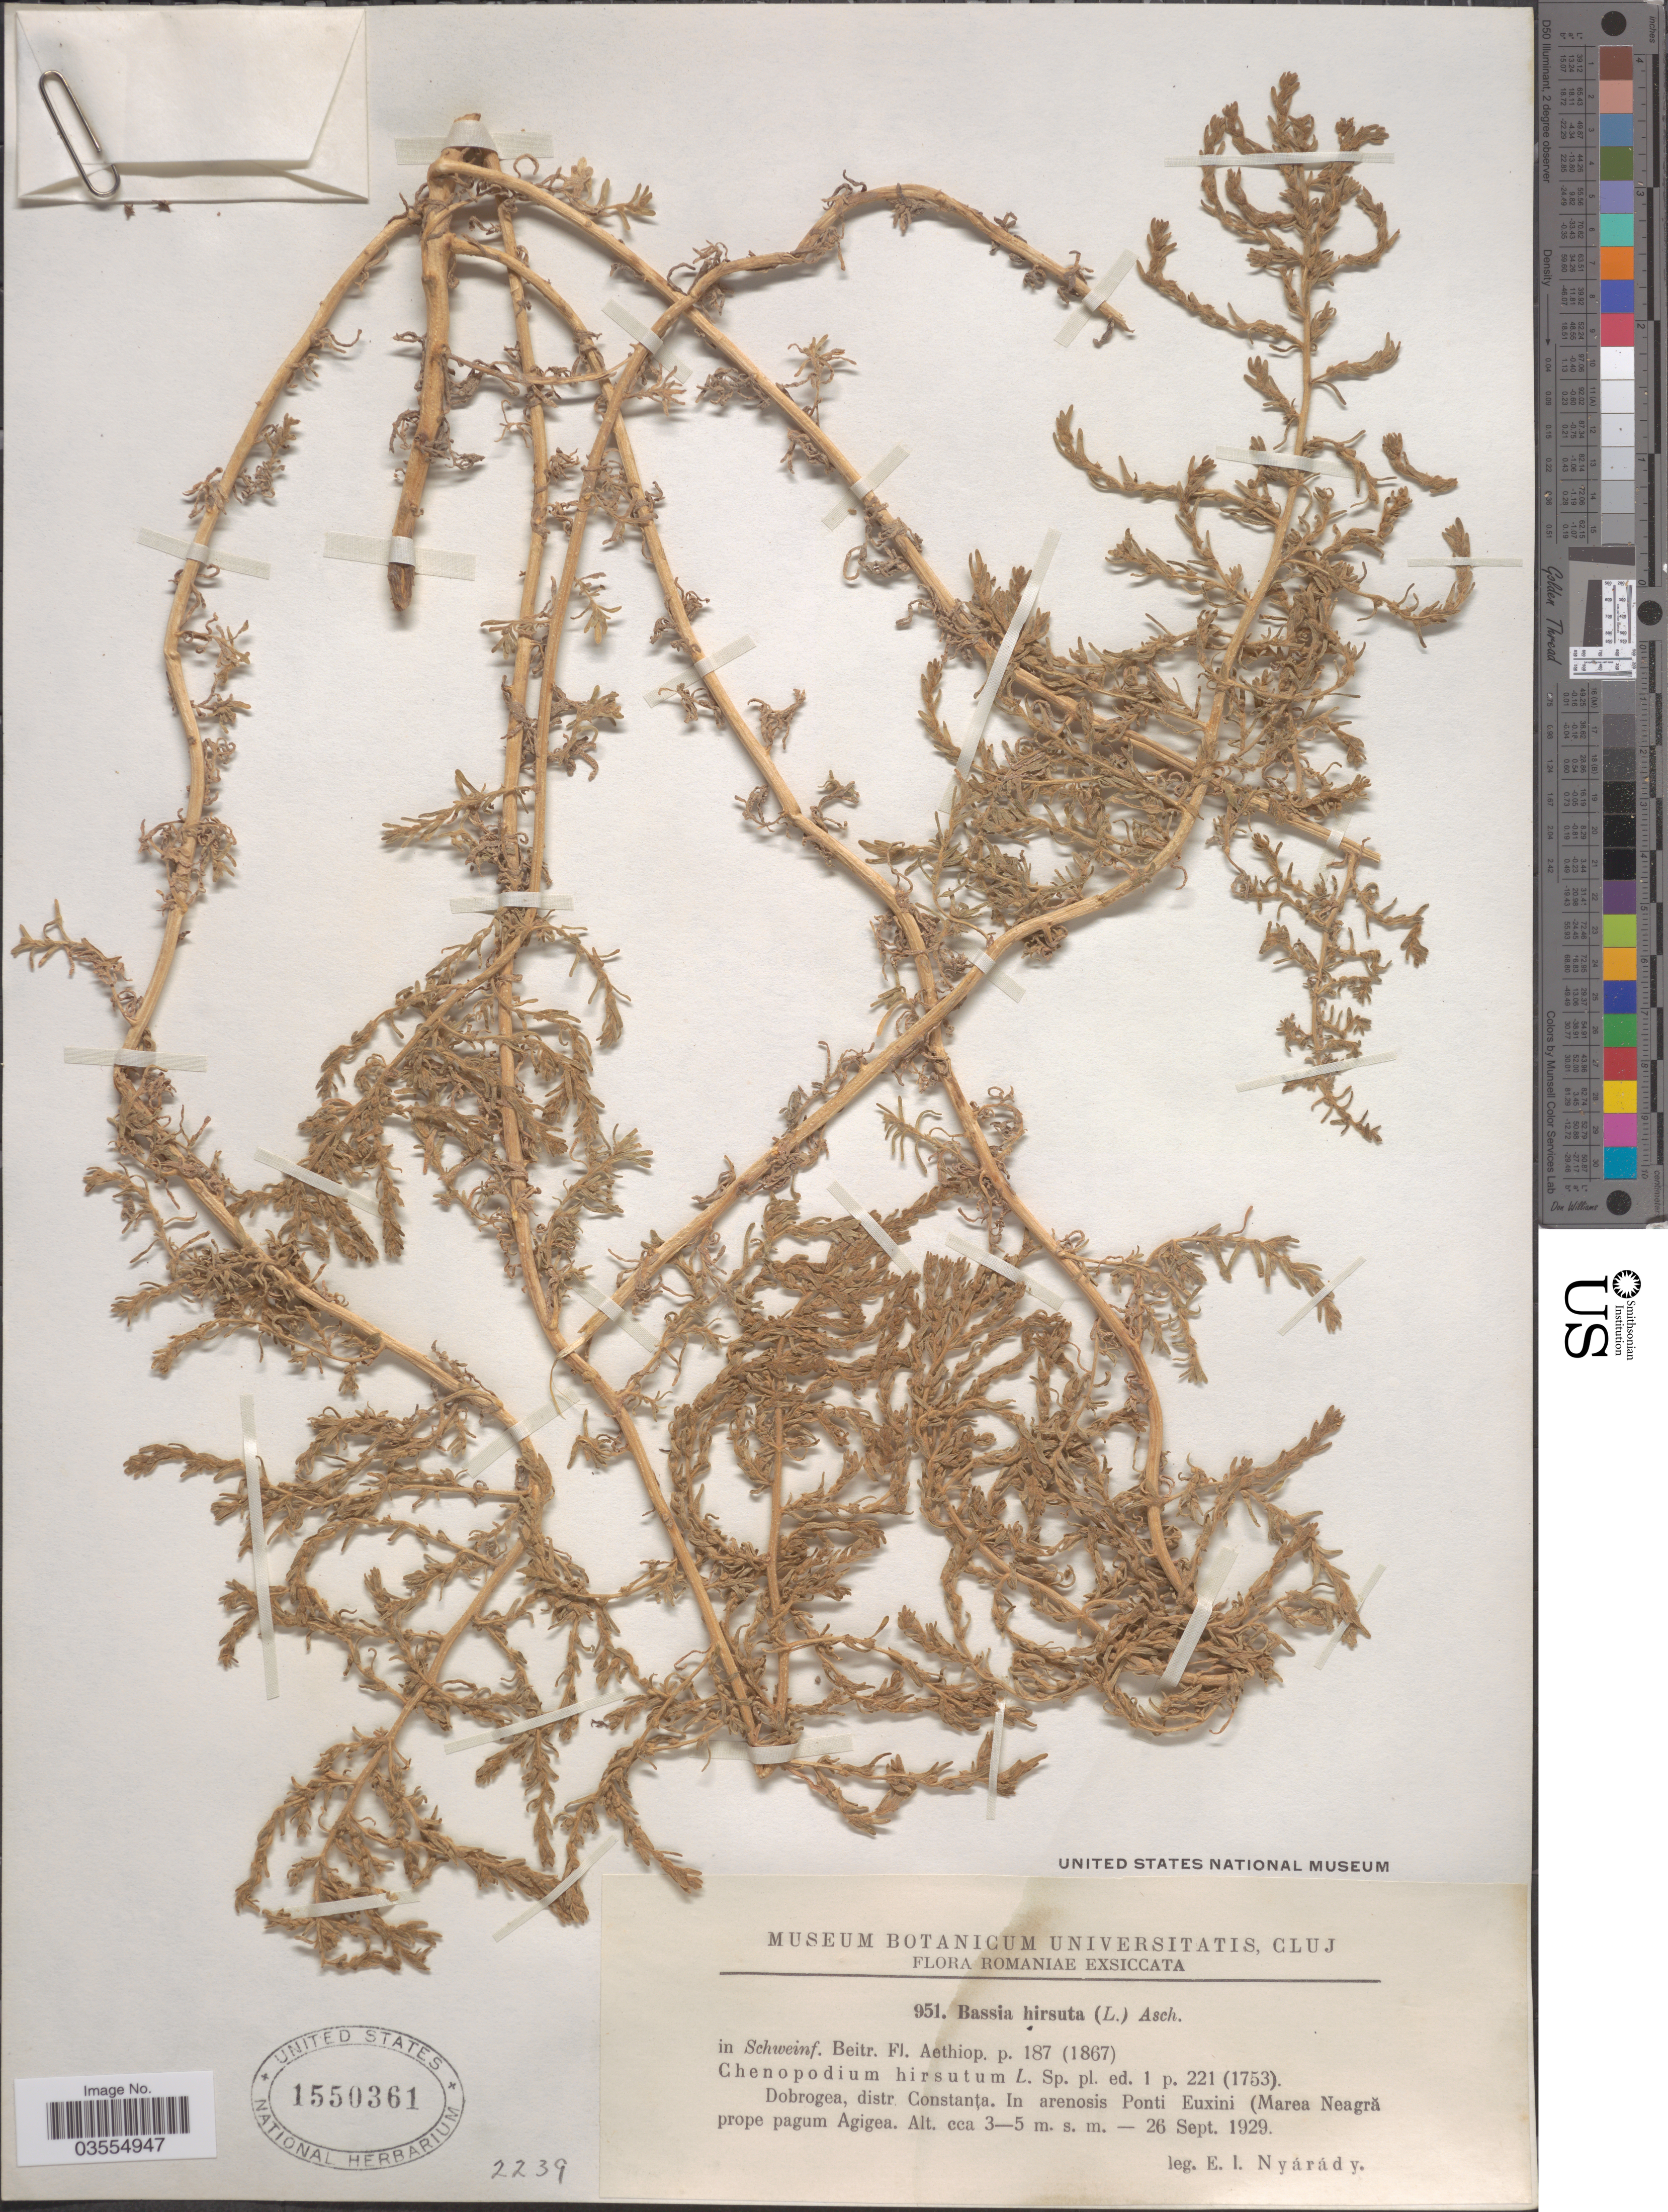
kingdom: Plantae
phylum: Tracheophyta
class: Magnoliopsida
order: Caryophyllales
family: Amaranthaceae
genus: Spirobassia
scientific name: Spirobassia hirsuta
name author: (L.) Freitag & G. Kadereit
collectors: E. Nyárády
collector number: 951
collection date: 1929-09-26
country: Romania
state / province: Constanta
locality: Romaniæ. Dobrogea, distr. Constanta. In arenosis Ponti Euxini (Marea Neagra prope pagum Agigea).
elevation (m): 3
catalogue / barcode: US 1550361